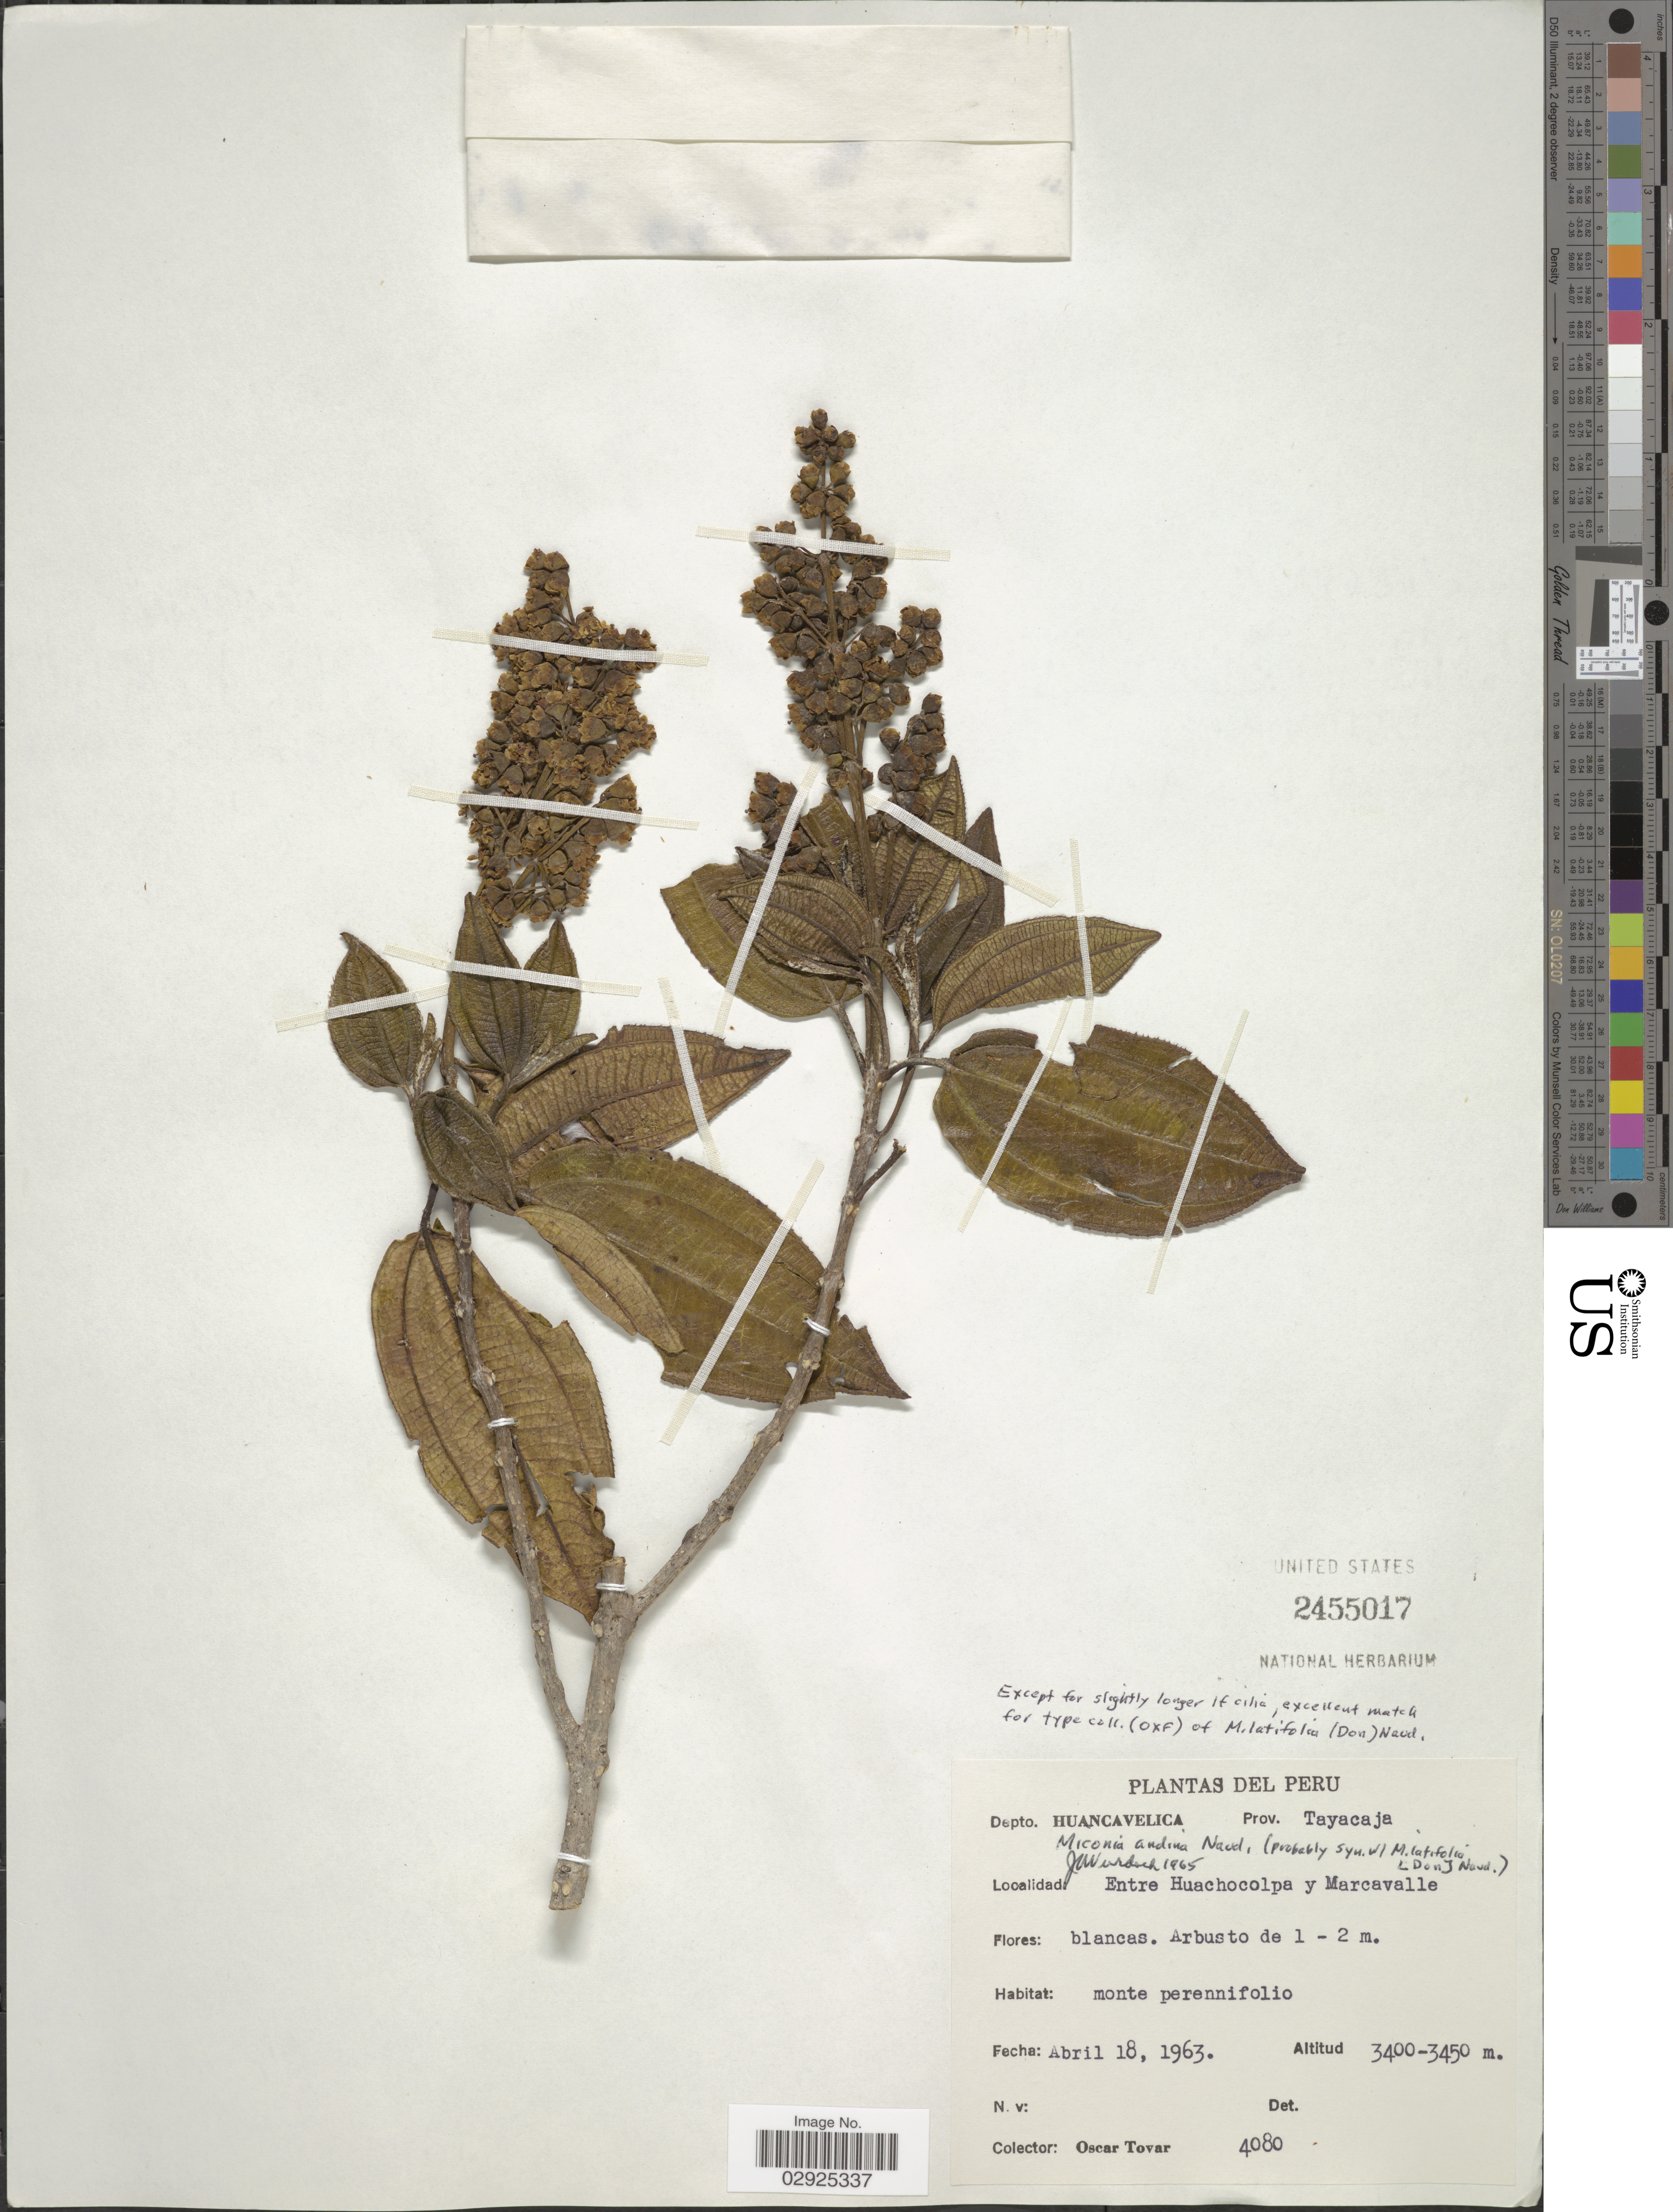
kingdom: Plantae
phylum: Tracheophyta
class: Magnoliopsida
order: Myrtales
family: Melastomataceae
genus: Miconia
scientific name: Miconia andina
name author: (Naudin) Naudin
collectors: Ó. Tovar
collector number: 4080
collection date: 1963-04-18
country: Peru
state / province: Huancavelica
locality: Prov. Tayacaja, Entre Huachocolpa y Marcavalle.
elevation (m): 3400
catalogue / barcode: US 2455017